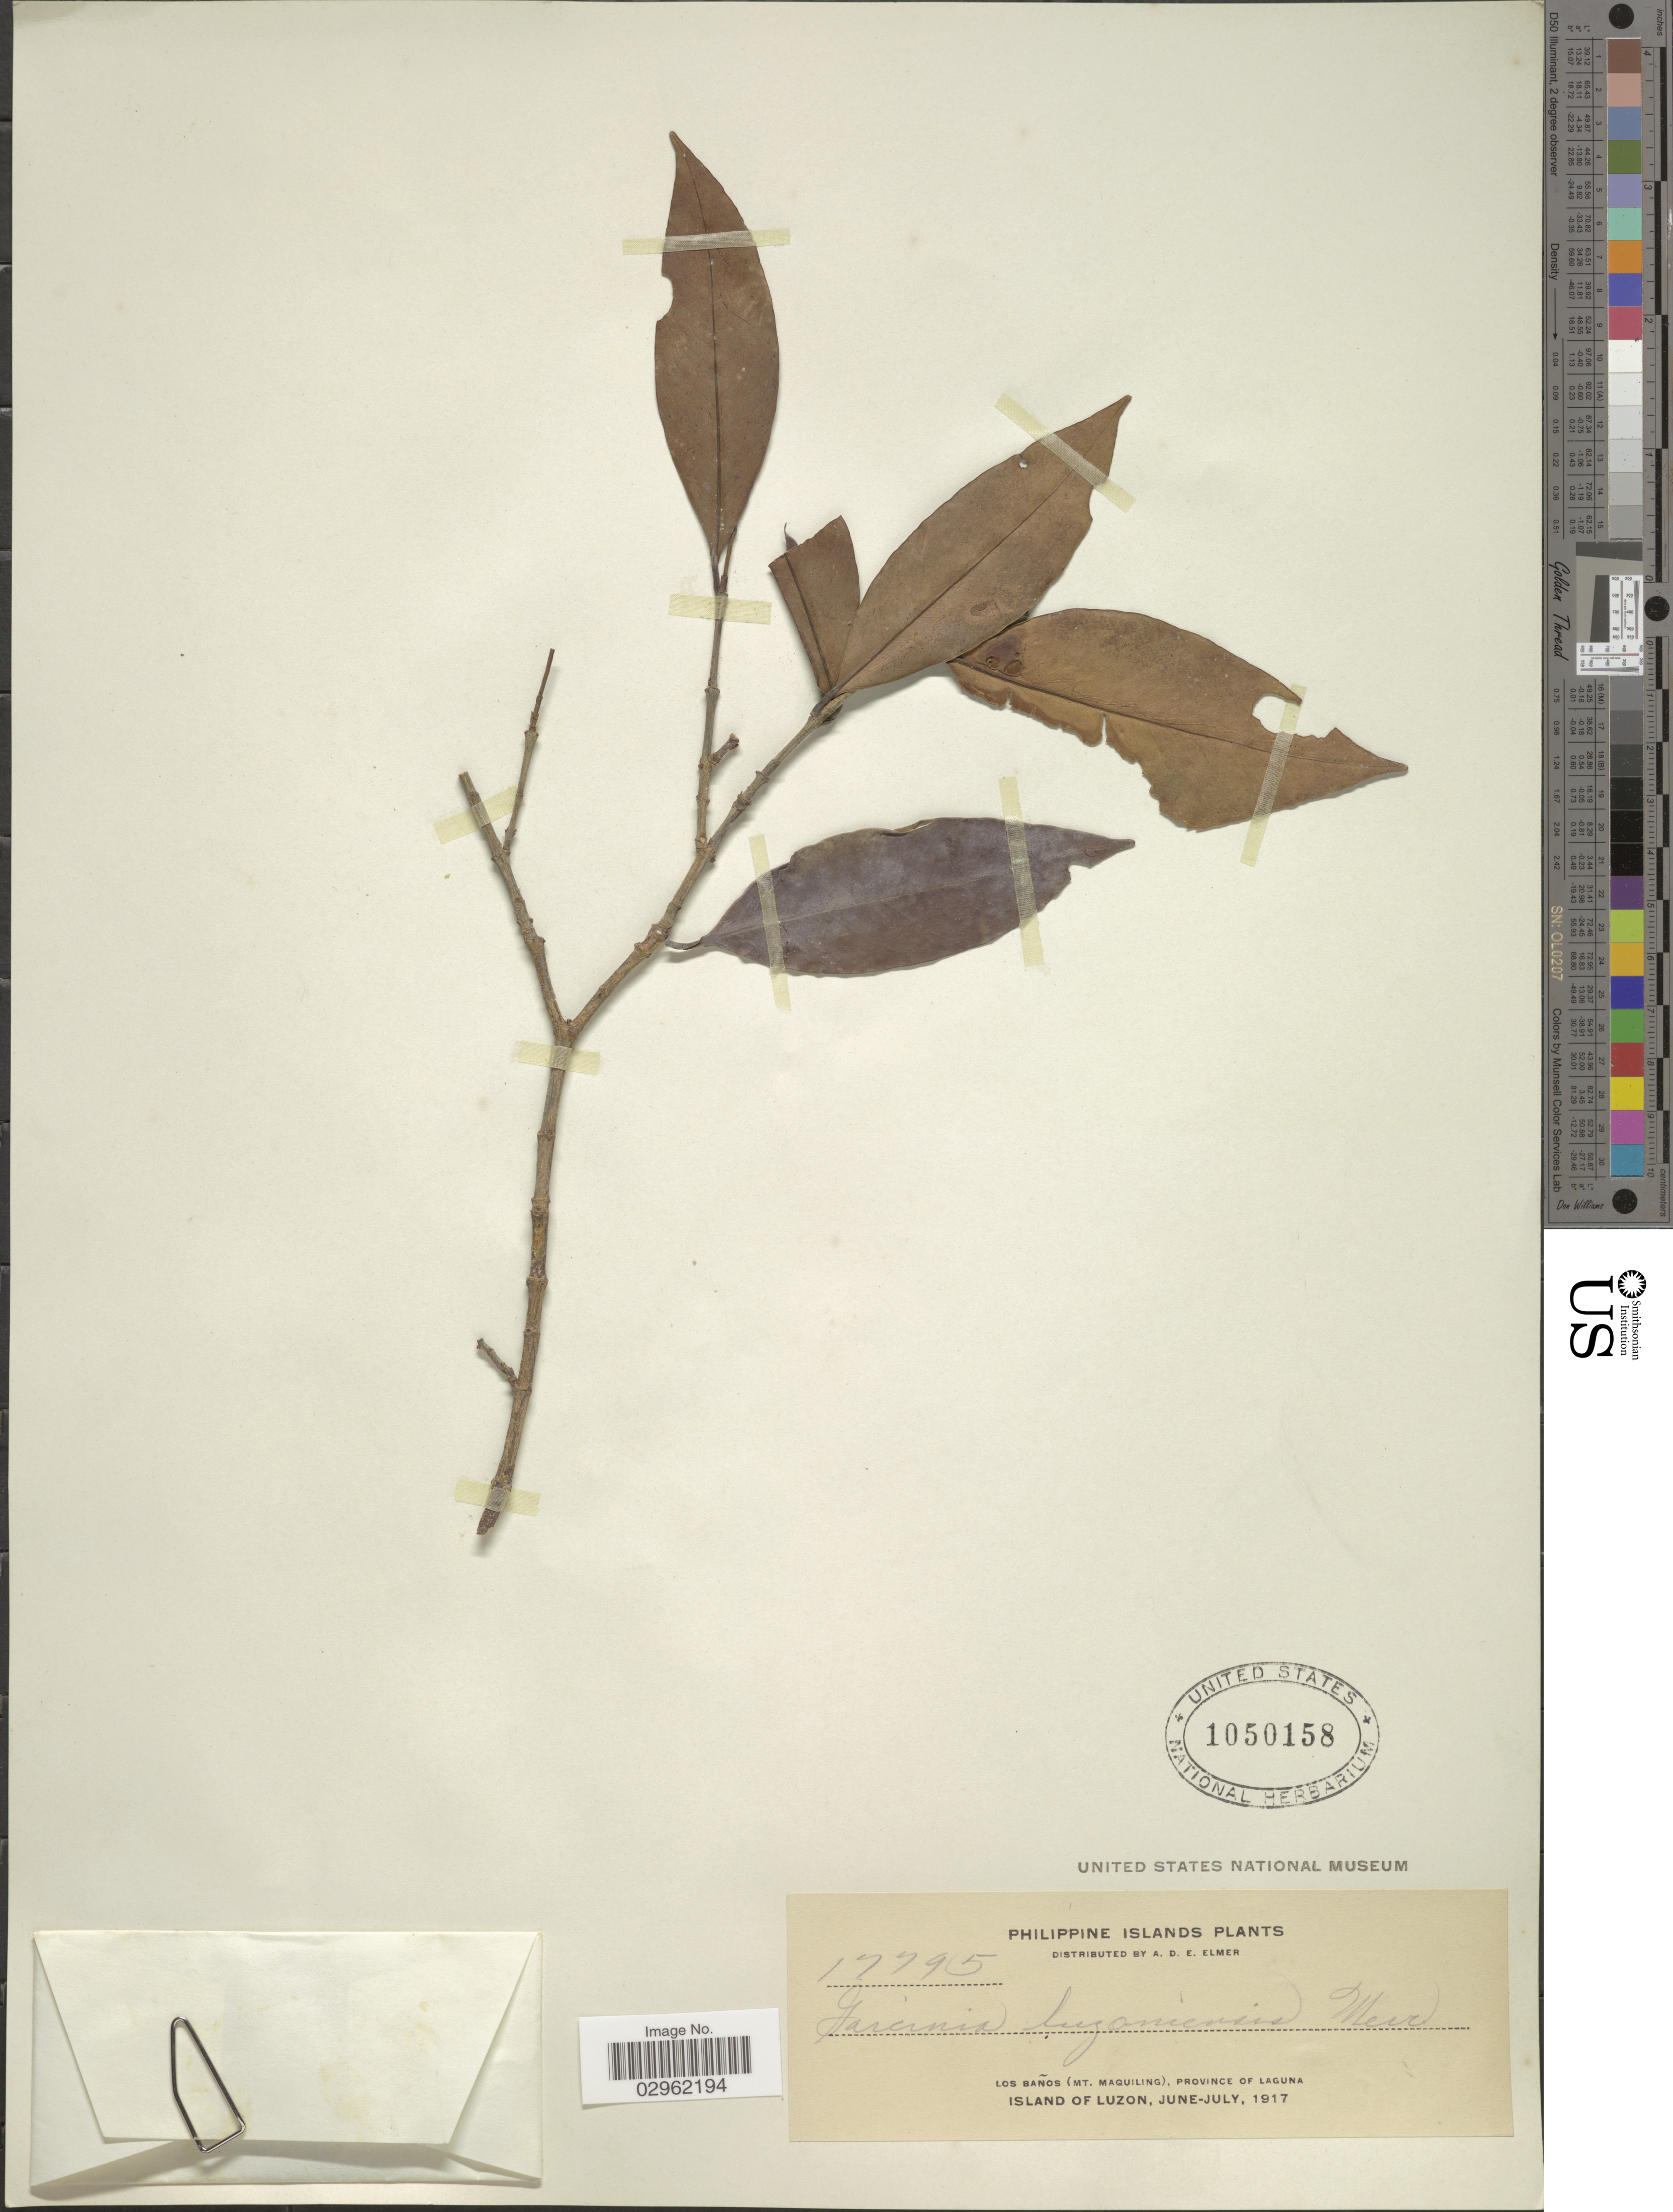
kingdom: Plantae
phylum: Tracheophyta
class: Magnoliopsida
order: Malpighiales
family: Clusiaceae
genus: Garcinia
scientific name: Garcinia luzoniensis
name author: Merr.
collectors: A. D. E. Elmer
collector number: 17795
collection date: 1917-06/1917-07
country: Philippines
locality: Los Baños (Mt. Maquiling), Province of Laguna. Island of Luzon.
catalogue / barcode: US 1050158